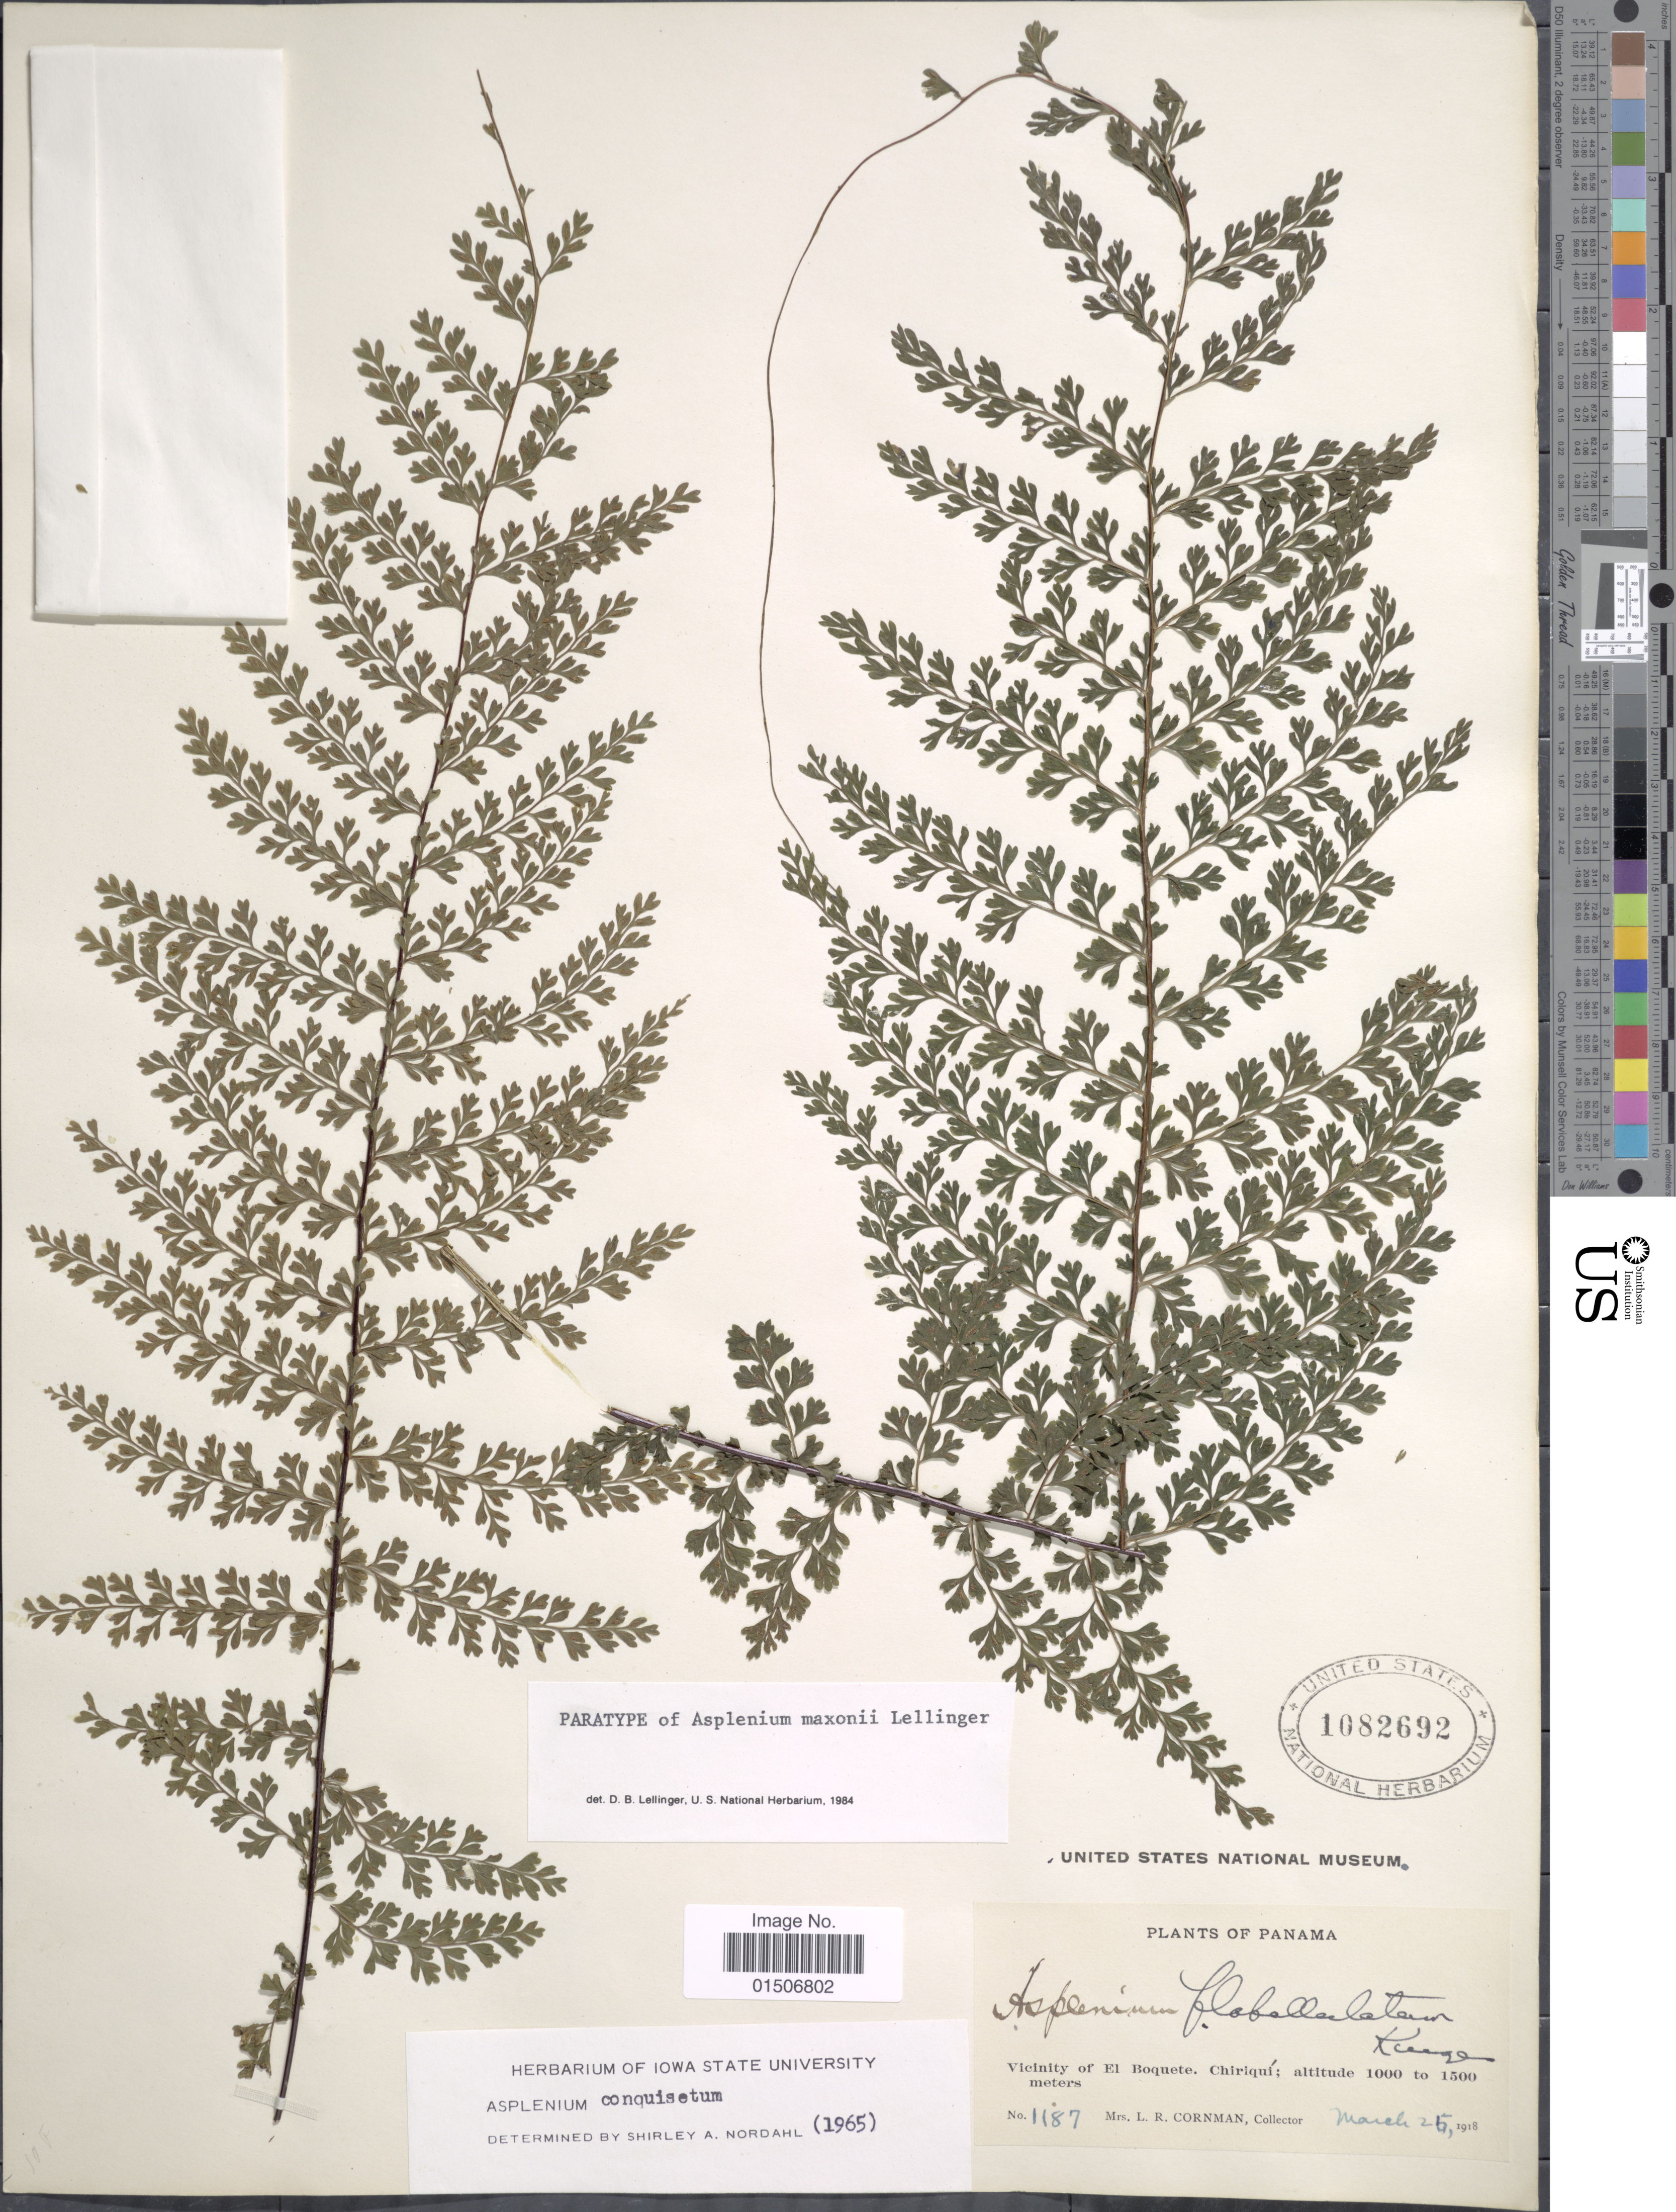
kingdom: Plantae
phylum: Tracheophyta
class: Polypodiopsida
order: Polypodiales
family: Aspleniaceae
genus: Asplenium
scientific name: Asplenium maxonii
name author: Lellinger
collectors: L. Cornman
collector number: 1187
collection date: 1918-03-25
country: Panama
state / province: Chiriqui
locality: Vicinity of El Boquete, Chiriquí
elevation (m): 1000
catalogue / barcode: US 1082692